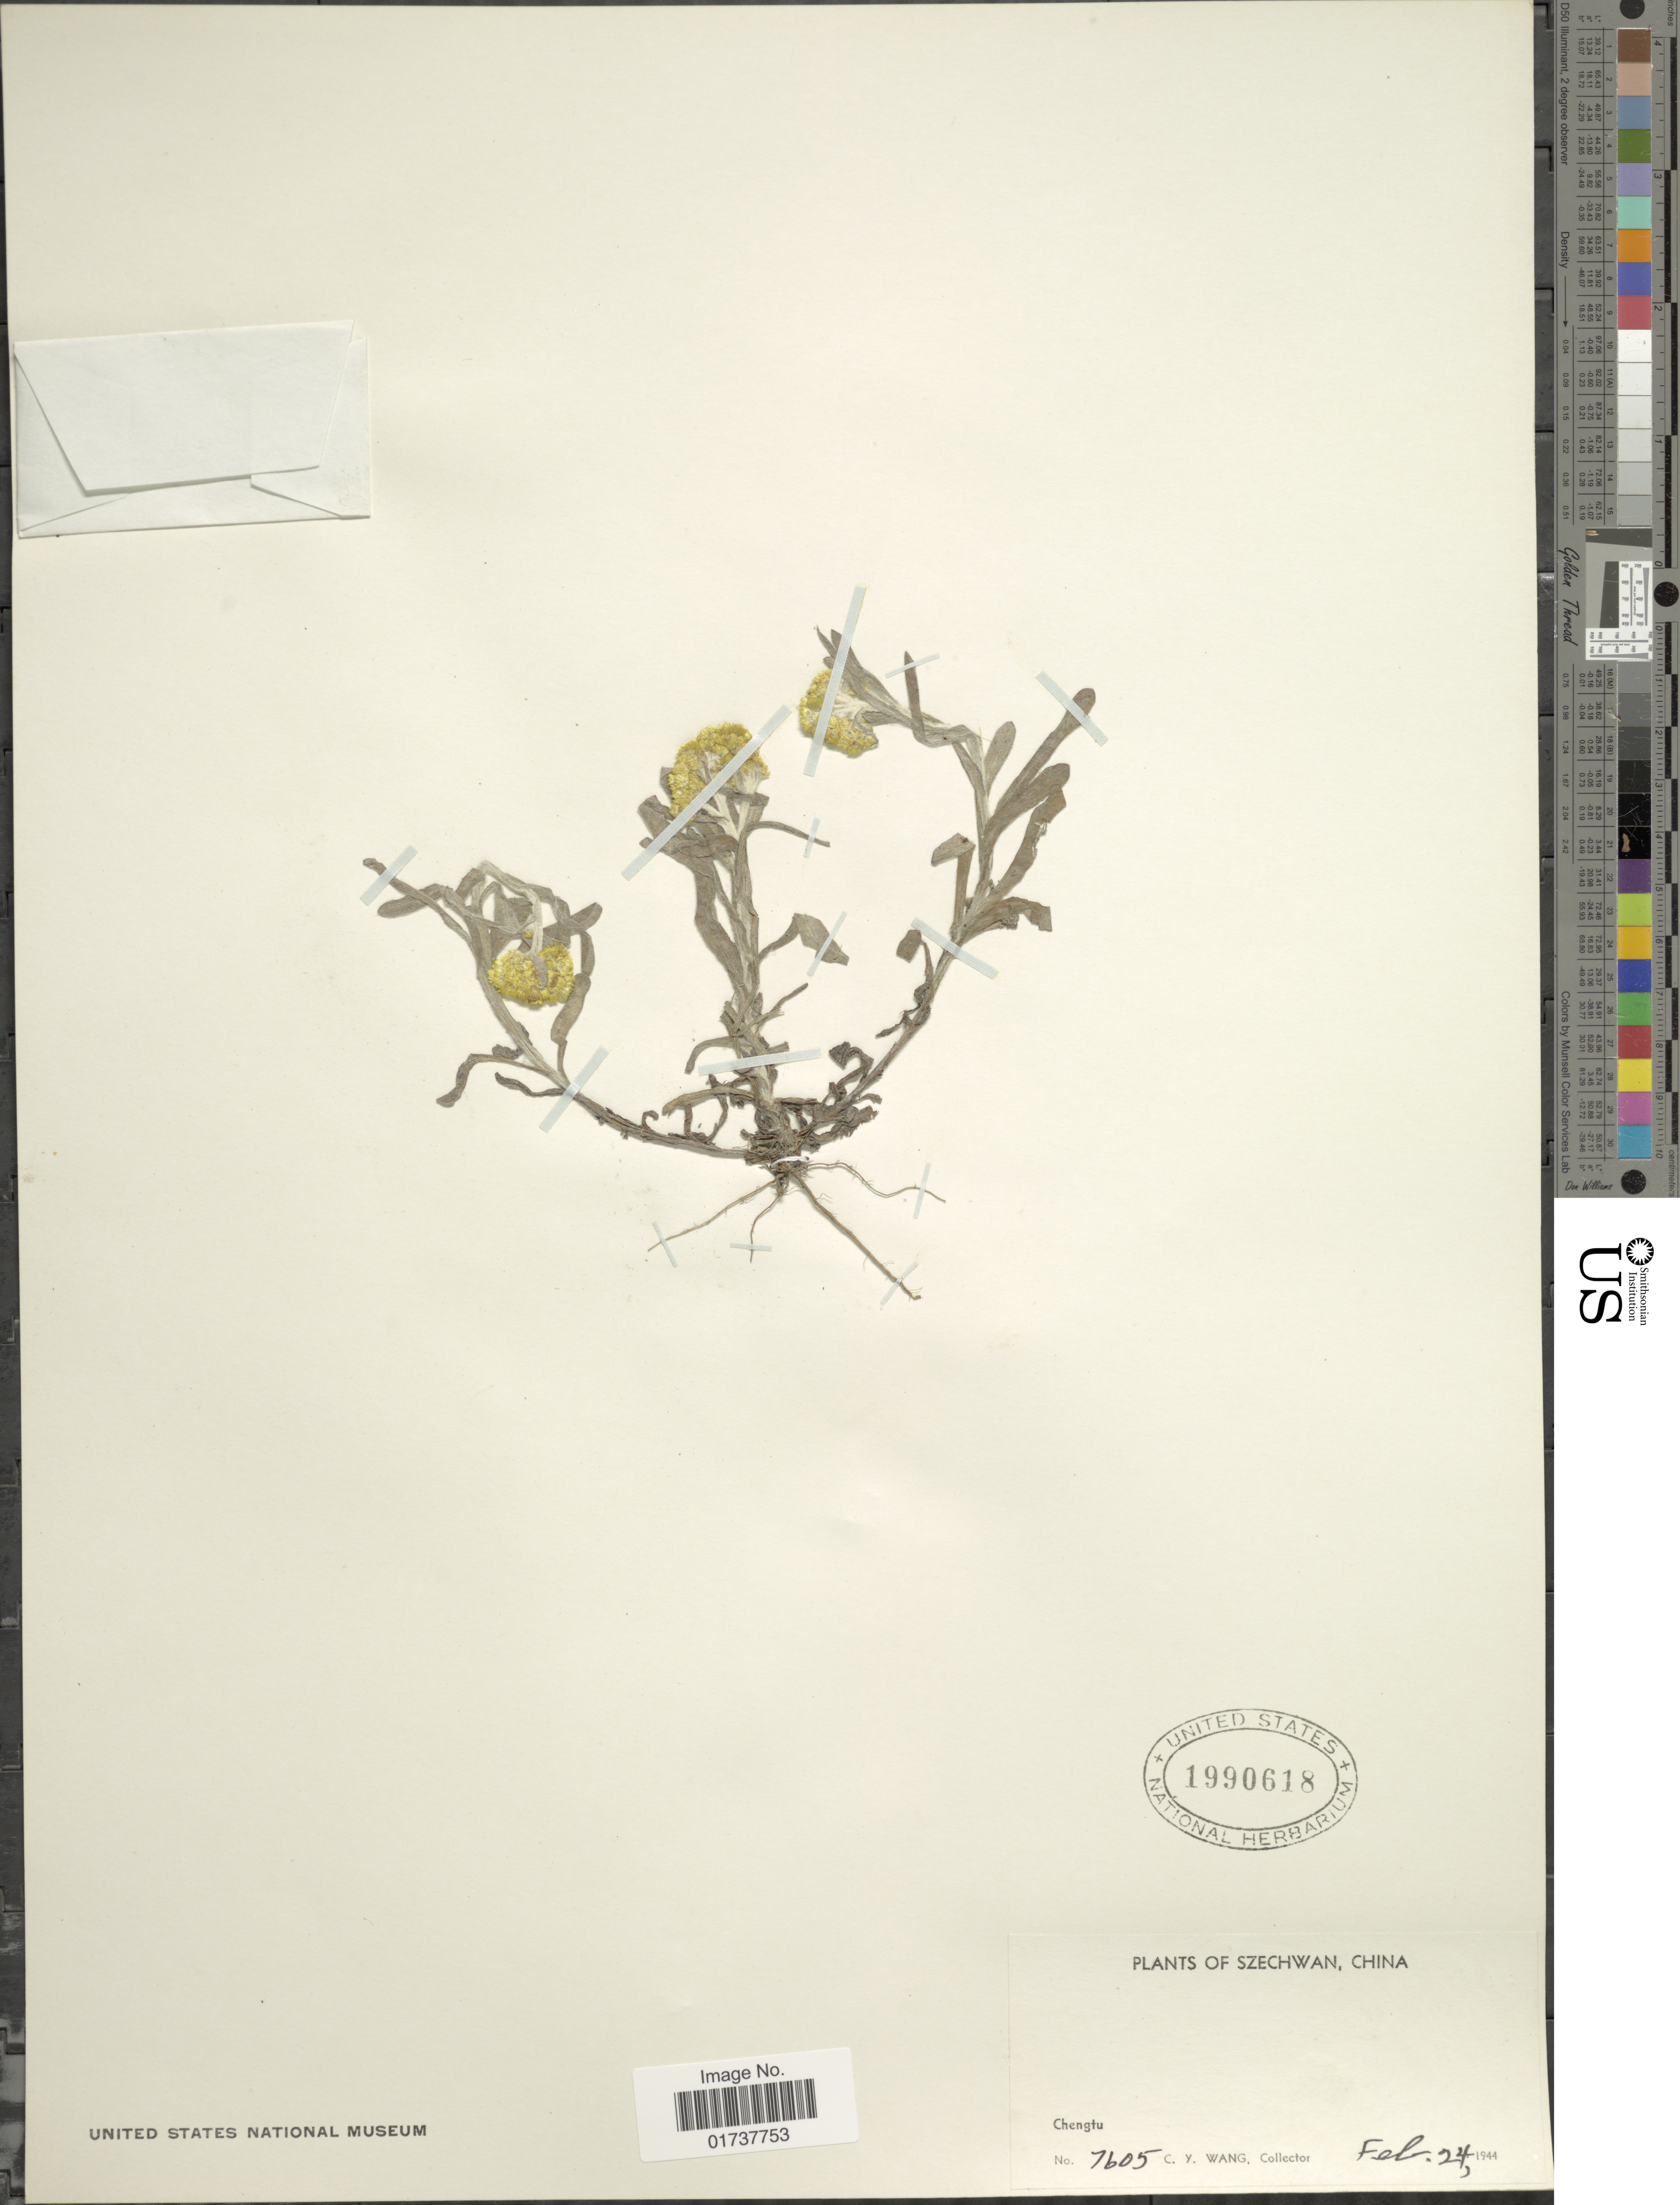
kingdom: Plantae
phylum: Tracheophyta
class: Magnoliopsida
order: Asterales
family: Asteraceae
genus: Gnaphalium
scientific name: Gnaphalium sp.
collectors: C. y. Wang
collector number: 7605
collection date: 1944-02-24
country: China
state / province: Sichuan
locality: Szechwan, Chengtu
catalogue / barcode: US 1990618